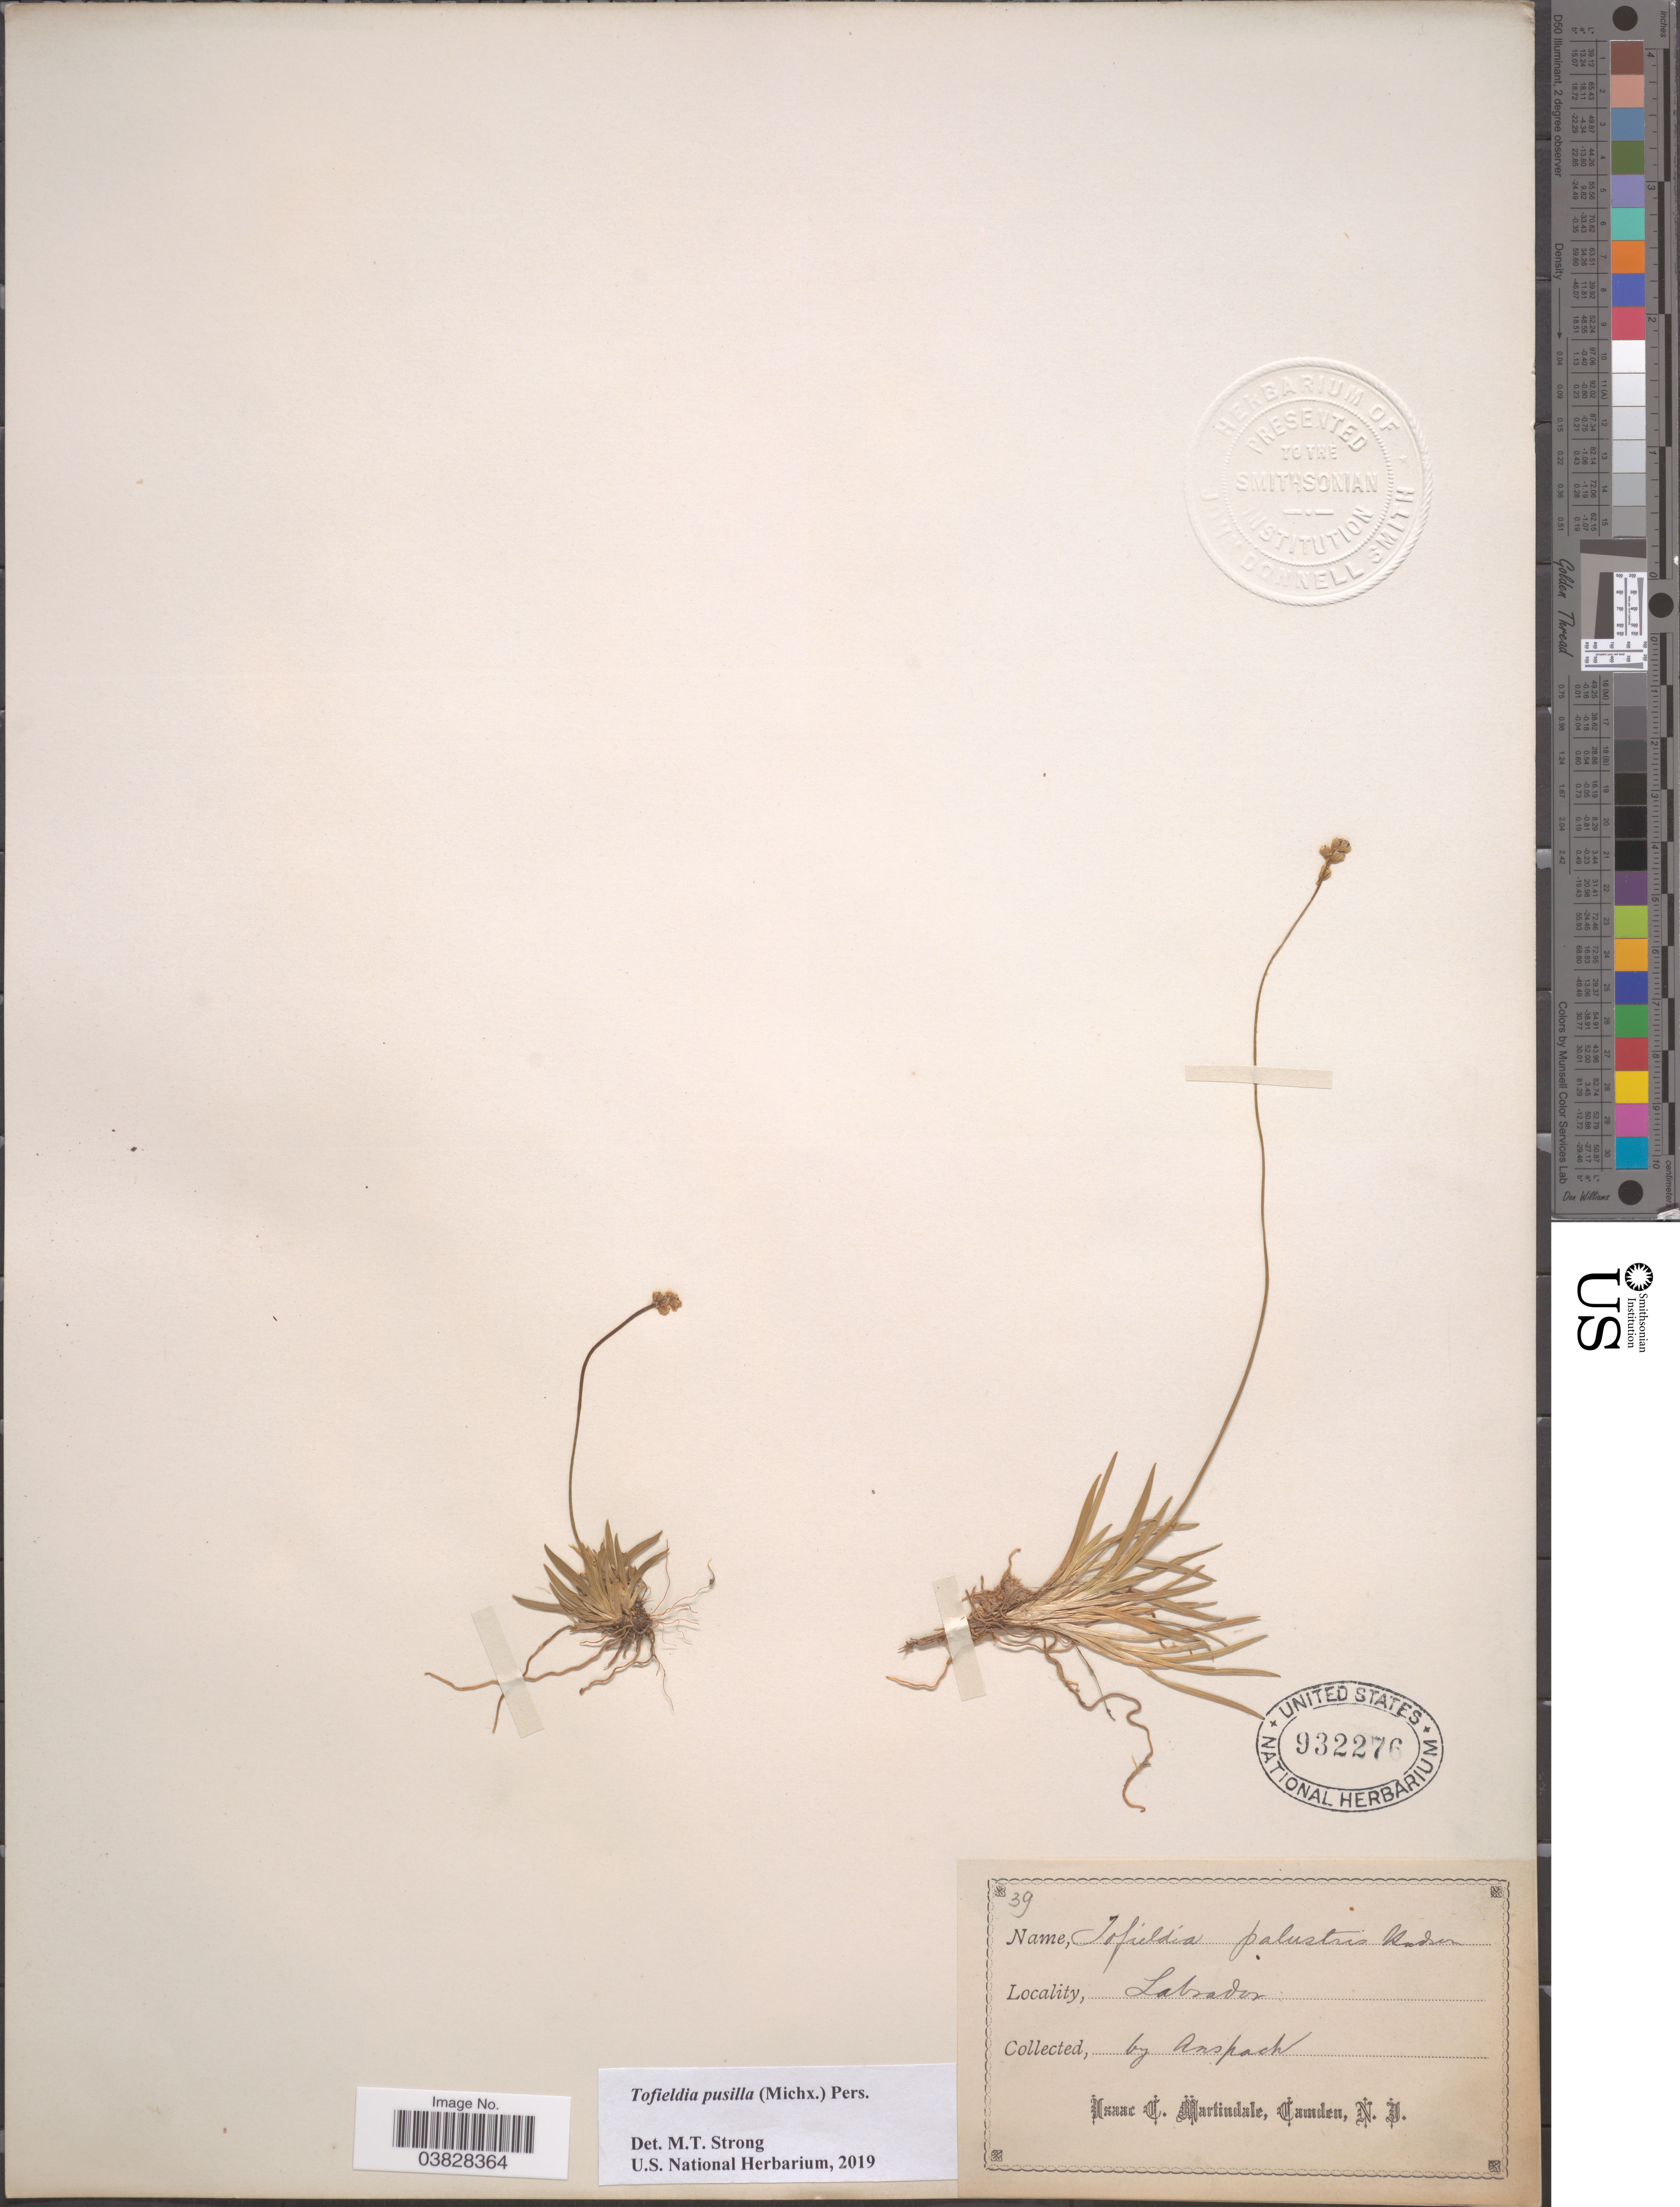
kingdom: Plantae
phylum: Tracheophyta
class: Liliopsida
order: Alismatales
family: Tofieldiaceae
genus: Tofieldia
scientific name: Tofieldia pusilla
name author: (Michx.) Pers.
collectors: Anspach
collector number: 39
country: Canada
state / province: Newfoundland and Labrador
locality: Labrador.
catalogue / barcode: US 932276